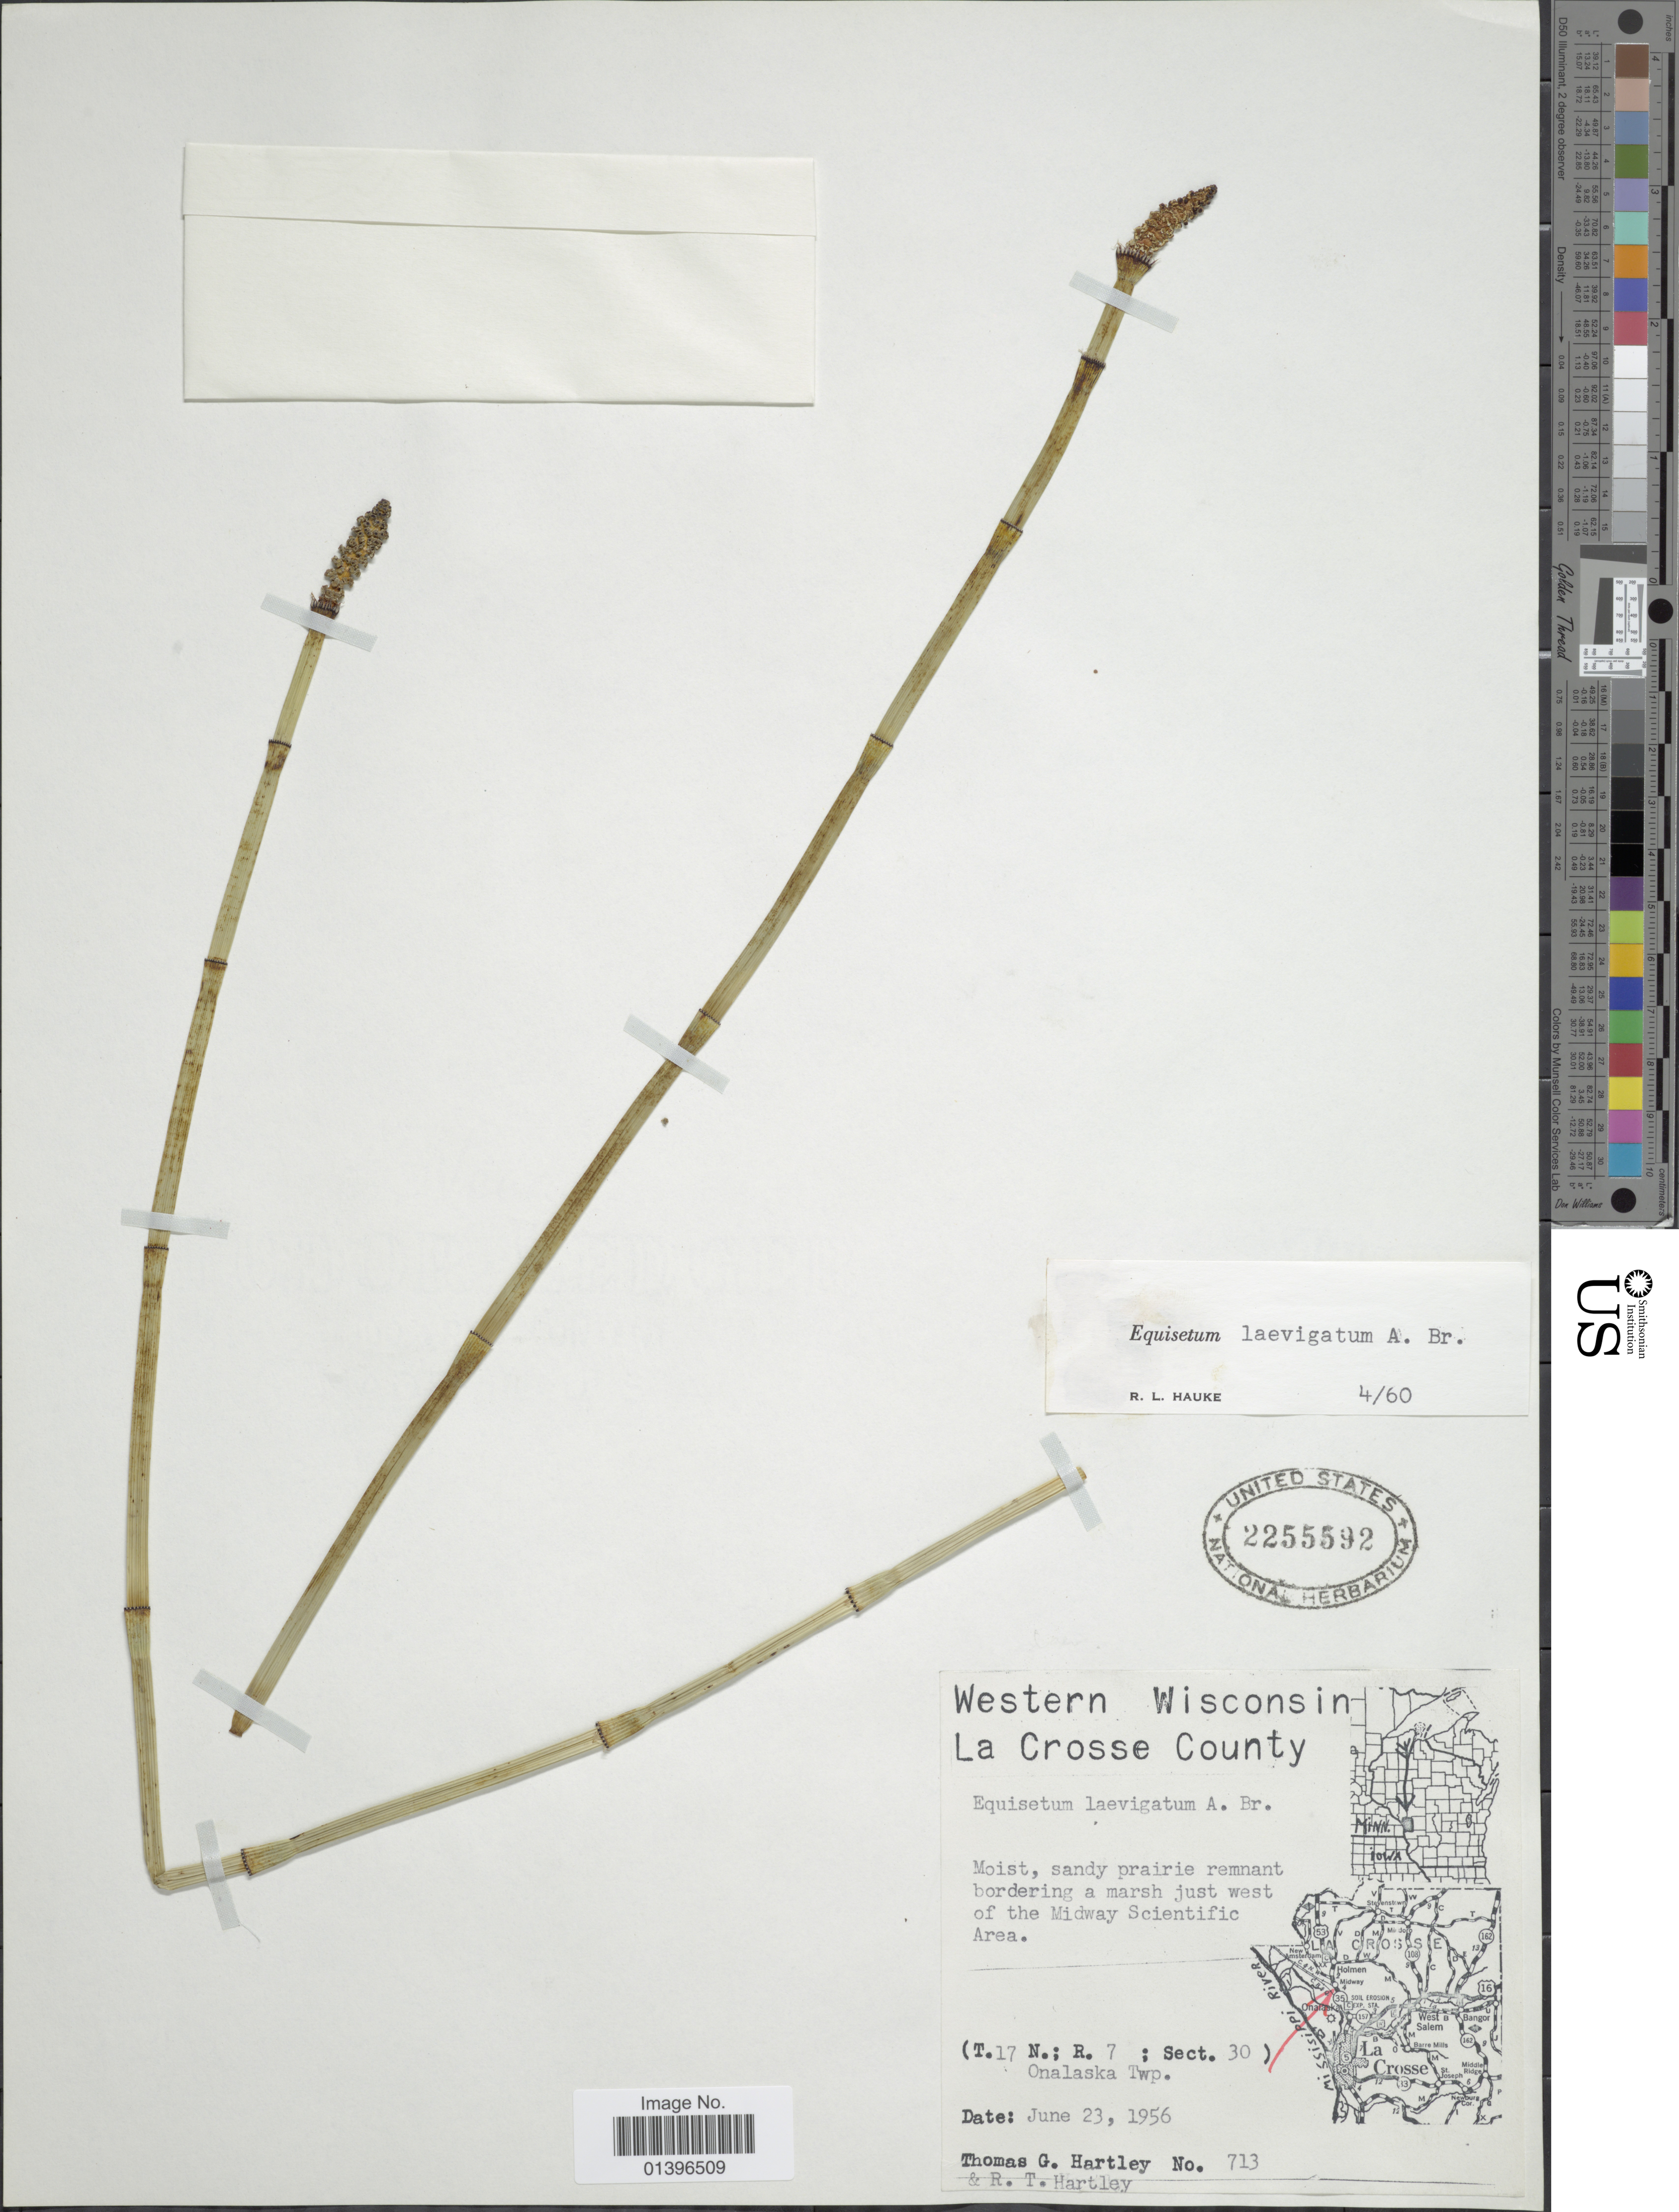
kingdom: Plantae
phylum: Tracheophyta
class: Polypodiopsida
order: Equisetales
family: Equisetaceae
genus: Equisetum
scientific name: Equisetum laevigatum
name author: A. Braun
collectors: T. G. Hartley & R. T. Hartley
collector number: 713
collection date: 1956-06-23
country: United States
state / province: Wisconsin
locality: Western Wisconsin. La Crosse County. Moist, sandy prairie remnant bordeirng a marsh just west of the Midway Scientific Area. (T. 17 N.; R.7 ; Sect. 30), Onalaska Twp.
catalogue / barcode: US 2255592